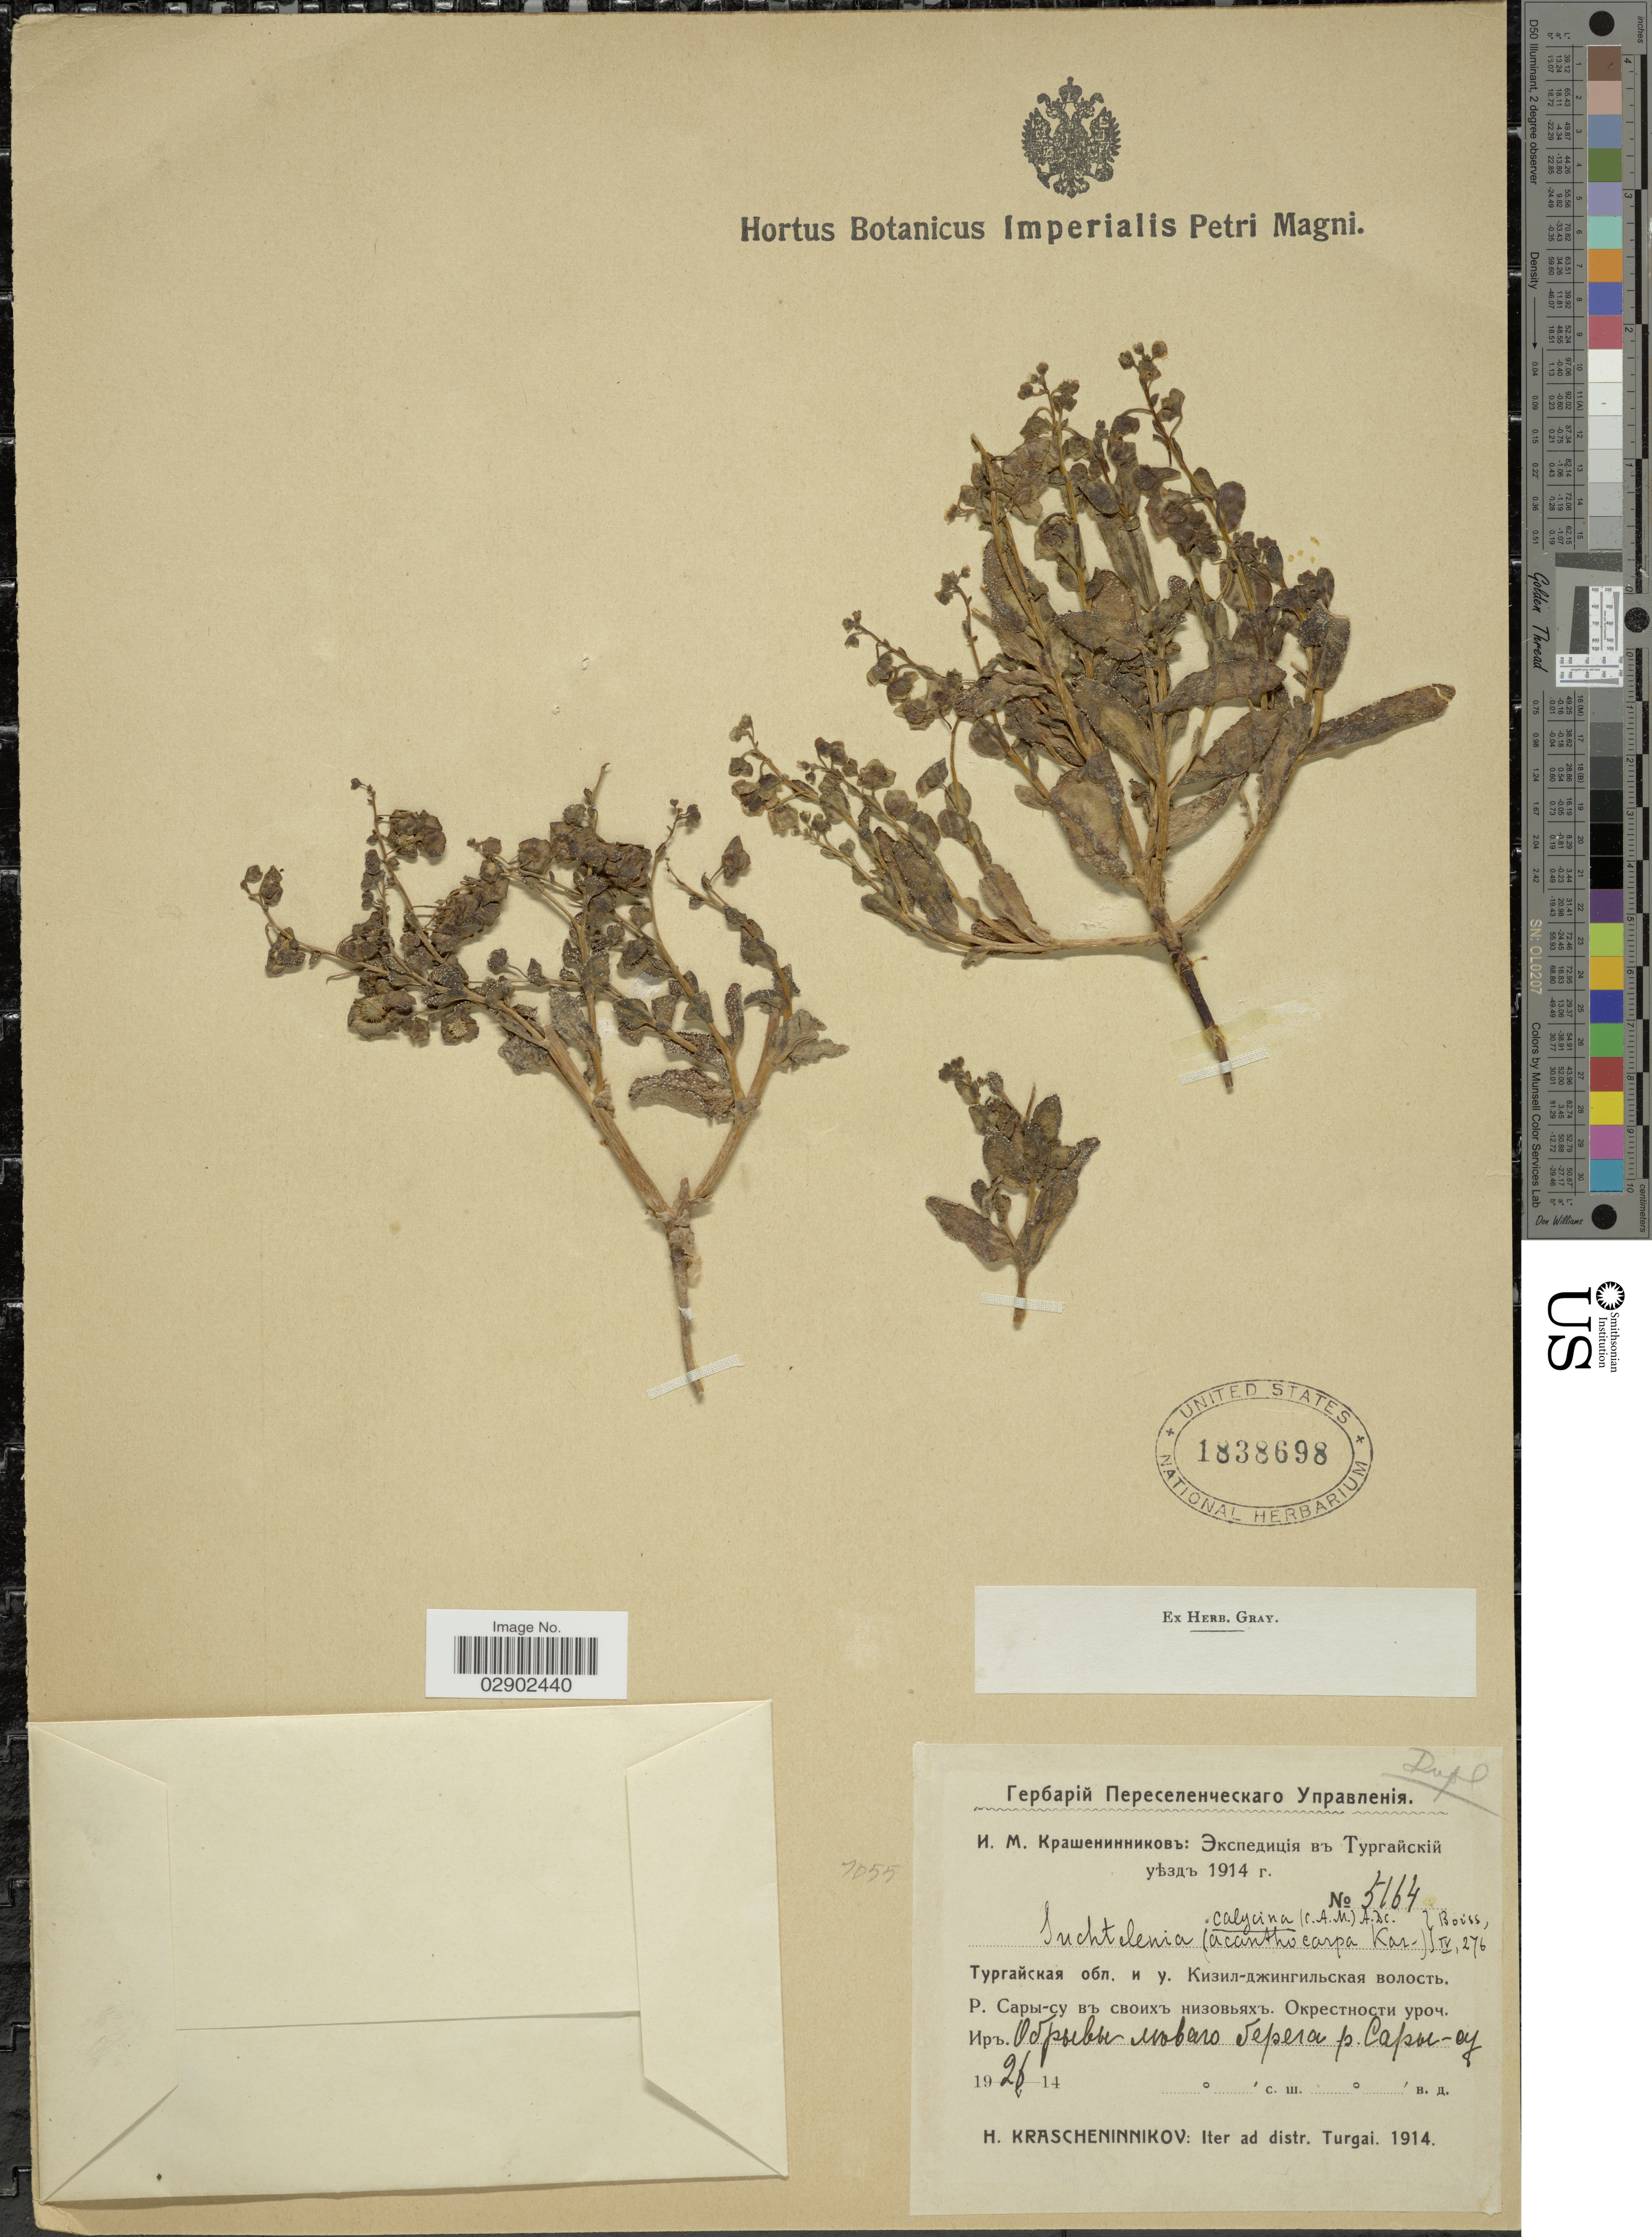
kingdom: Plantae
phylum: Tracheophyta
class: Magnoliopsida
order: Boraginales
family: Boraginaceae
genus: Suchtelenia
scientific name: Suchtelenia calycina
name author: A. DC.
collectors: H. Krascheninnikov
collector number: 5164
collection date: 1914-05-26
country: Kazakhstan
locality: Distr. Turgai.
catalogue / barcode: US 1838698